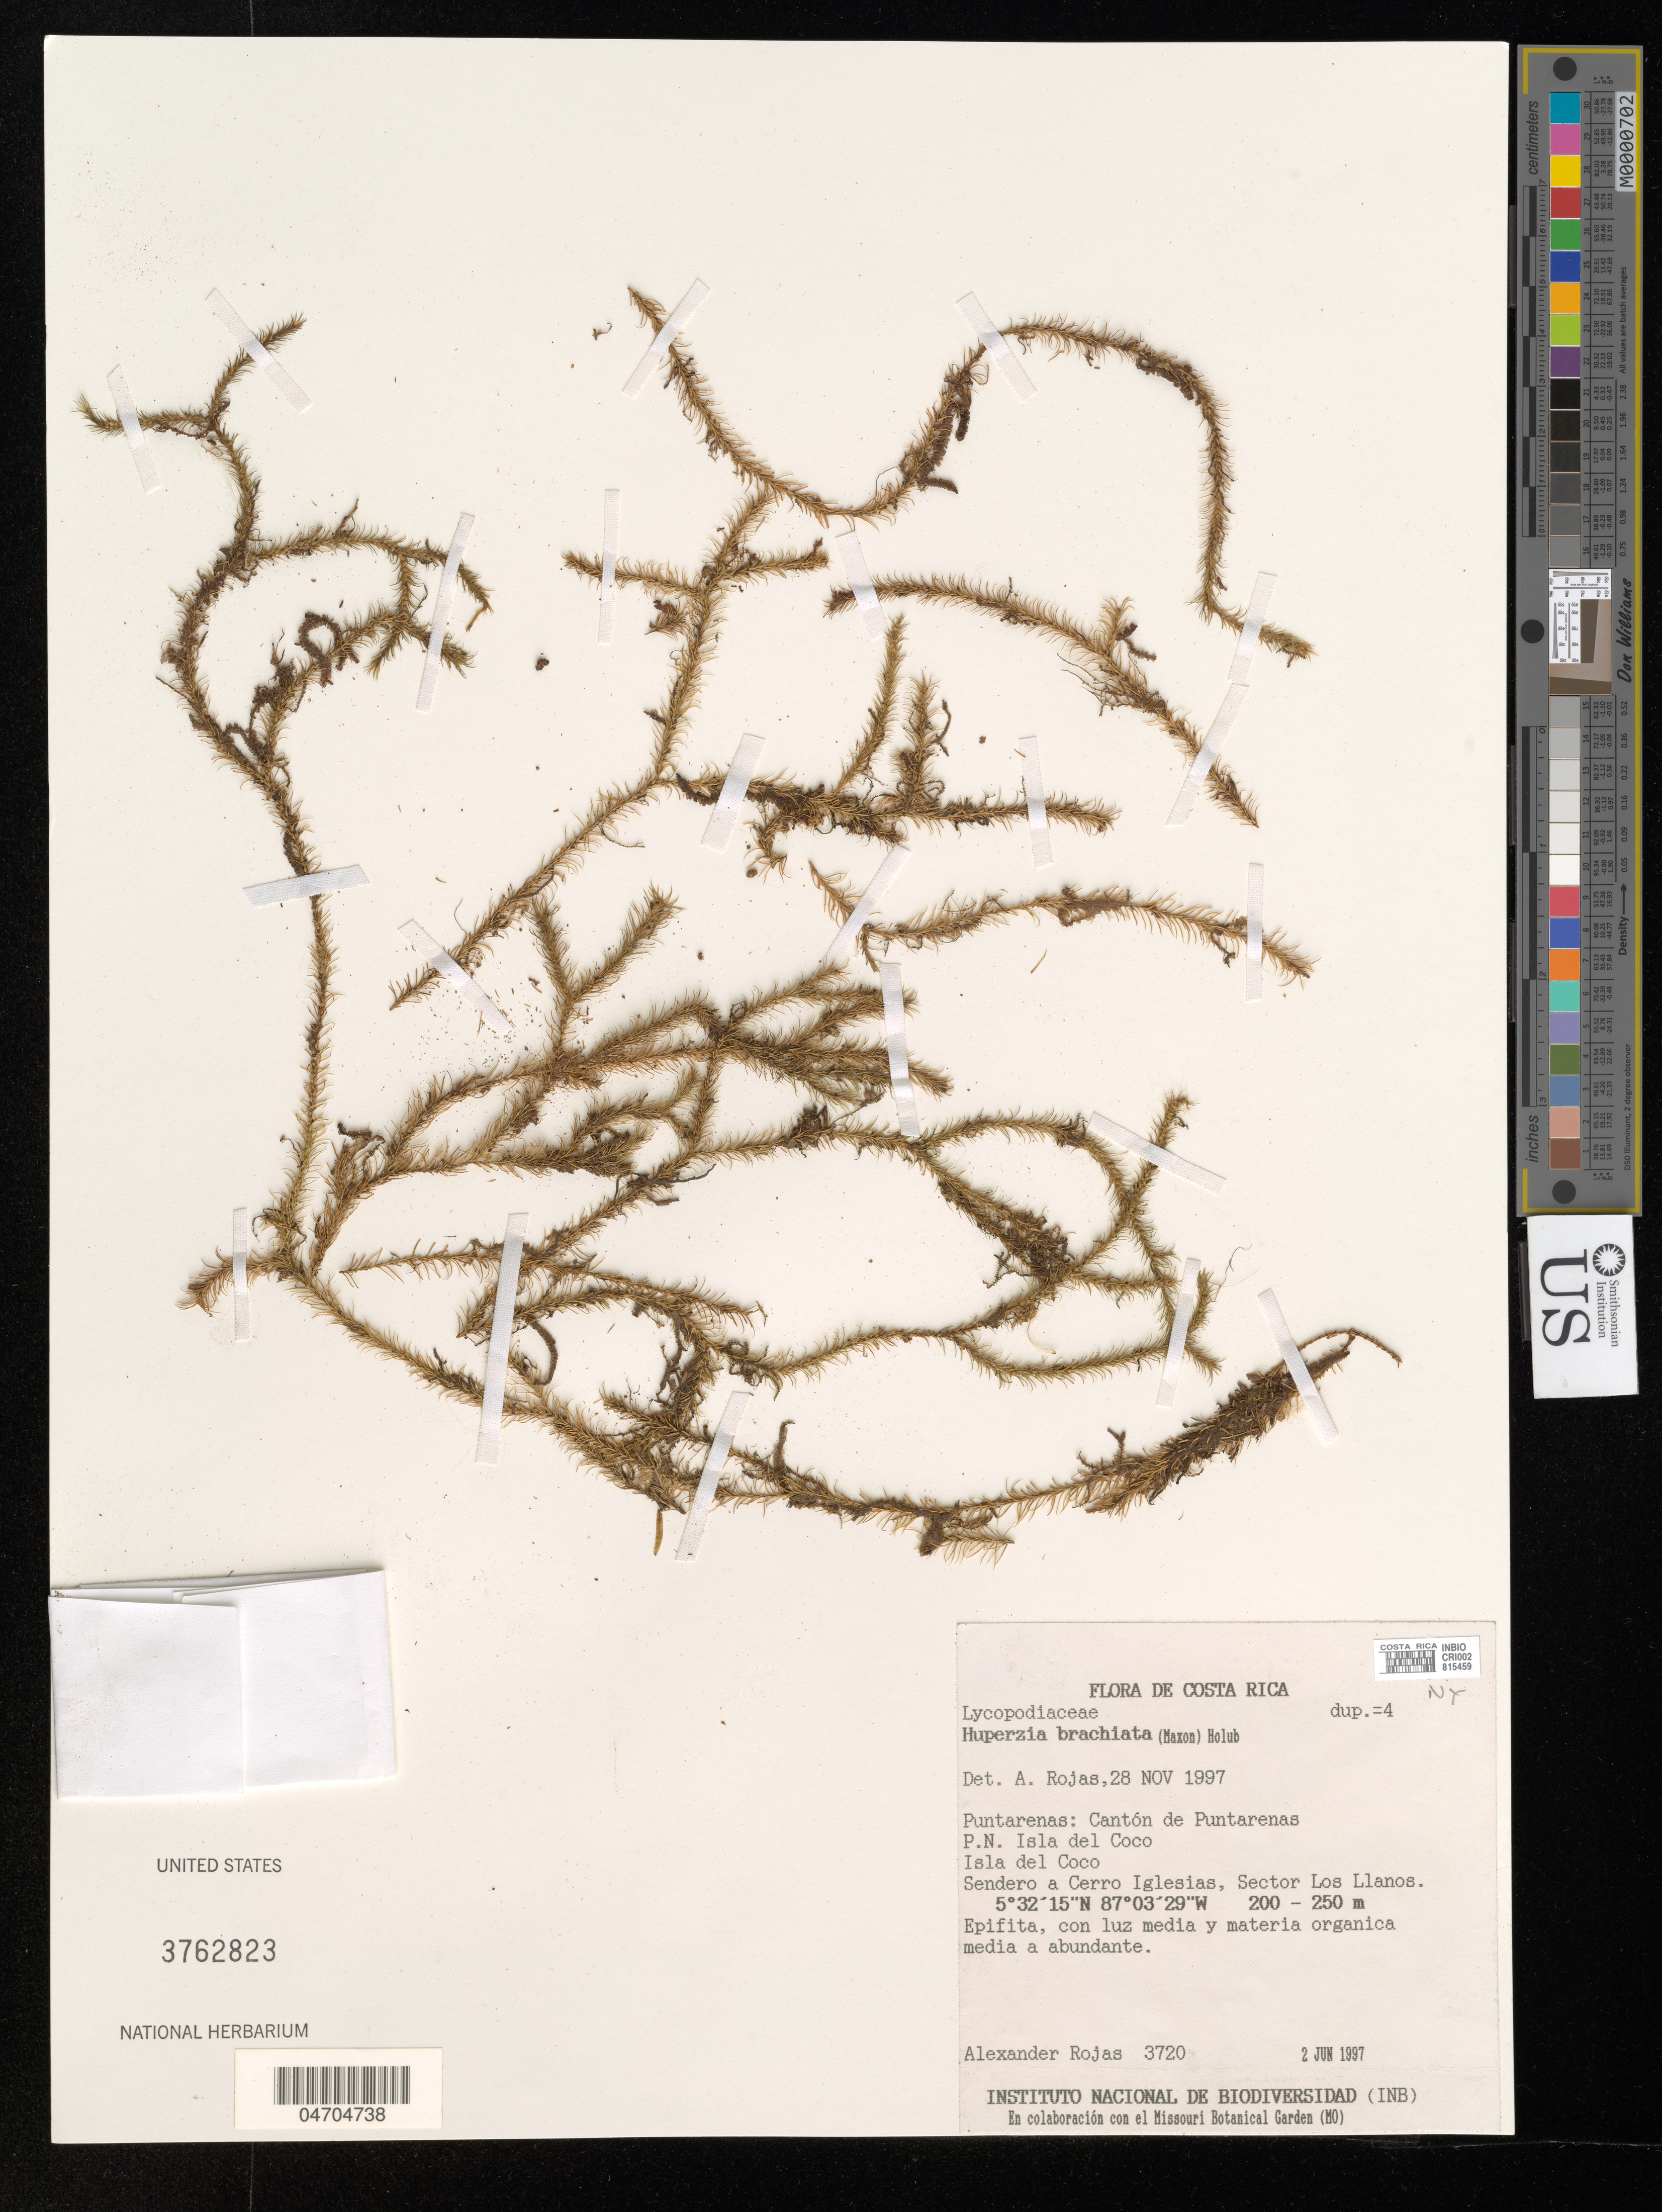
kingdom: Plantae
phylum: Tracheophyta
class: Lycopodiopsida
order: Lycopodiales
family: Lycopodiaceae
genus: Phlegmariurus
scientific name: Phlegmariurus brachiatus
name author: (Maxon) B. Øllg.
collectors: A. Rojas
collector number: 3720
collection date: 1997-06-02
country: Costa Rica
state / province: Puntarenas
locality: Cantón de Puntarenas. P. N. Isla del Coco. Isla del Coco. Sendero a Cerro Iglesias, Sector Los Llanos.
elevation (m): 200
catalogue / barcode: US 3762823